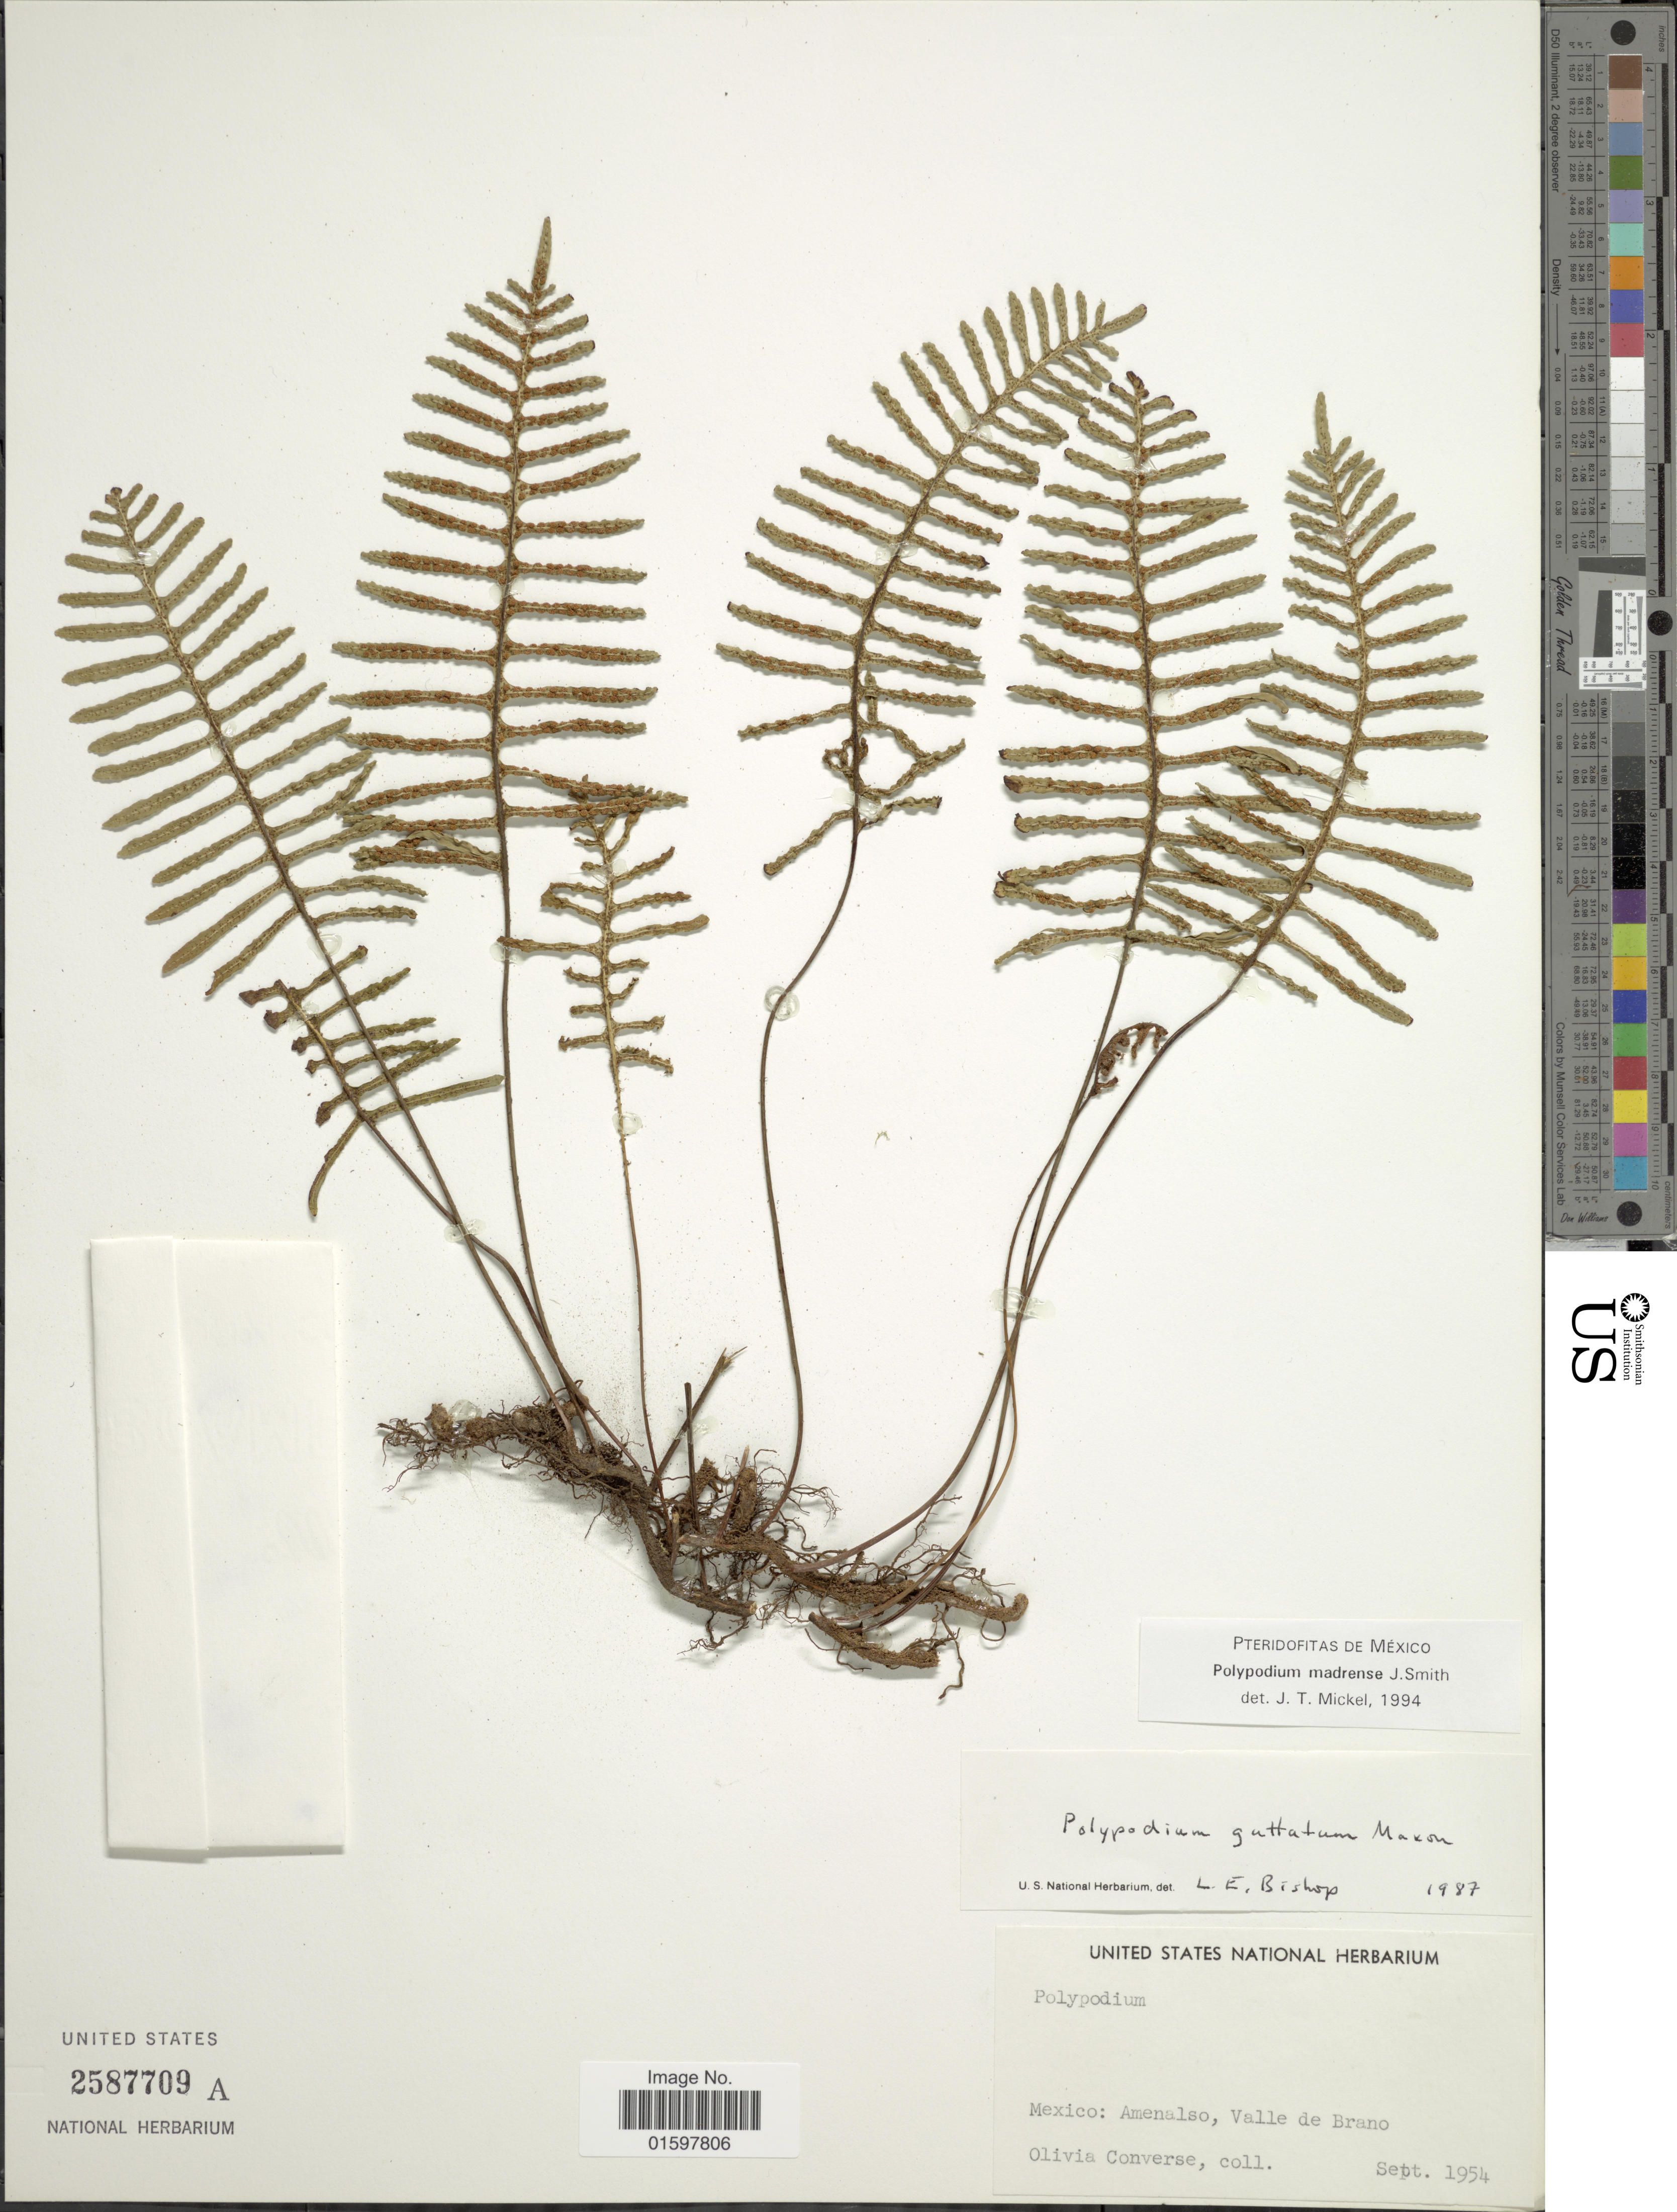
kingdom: Plantae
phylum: Tracheophyta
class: Polypodiopsida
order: Polypodiales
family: Polypodiaceae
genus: Pleopeltis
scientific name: Pleopeltis madrense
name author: (J. Sm.) A.R. Sm. & Tejero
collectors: O. Converse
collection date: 1954-09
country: Mexico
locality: Amenalso, Valle de Brano.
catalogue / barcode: US 2587709A